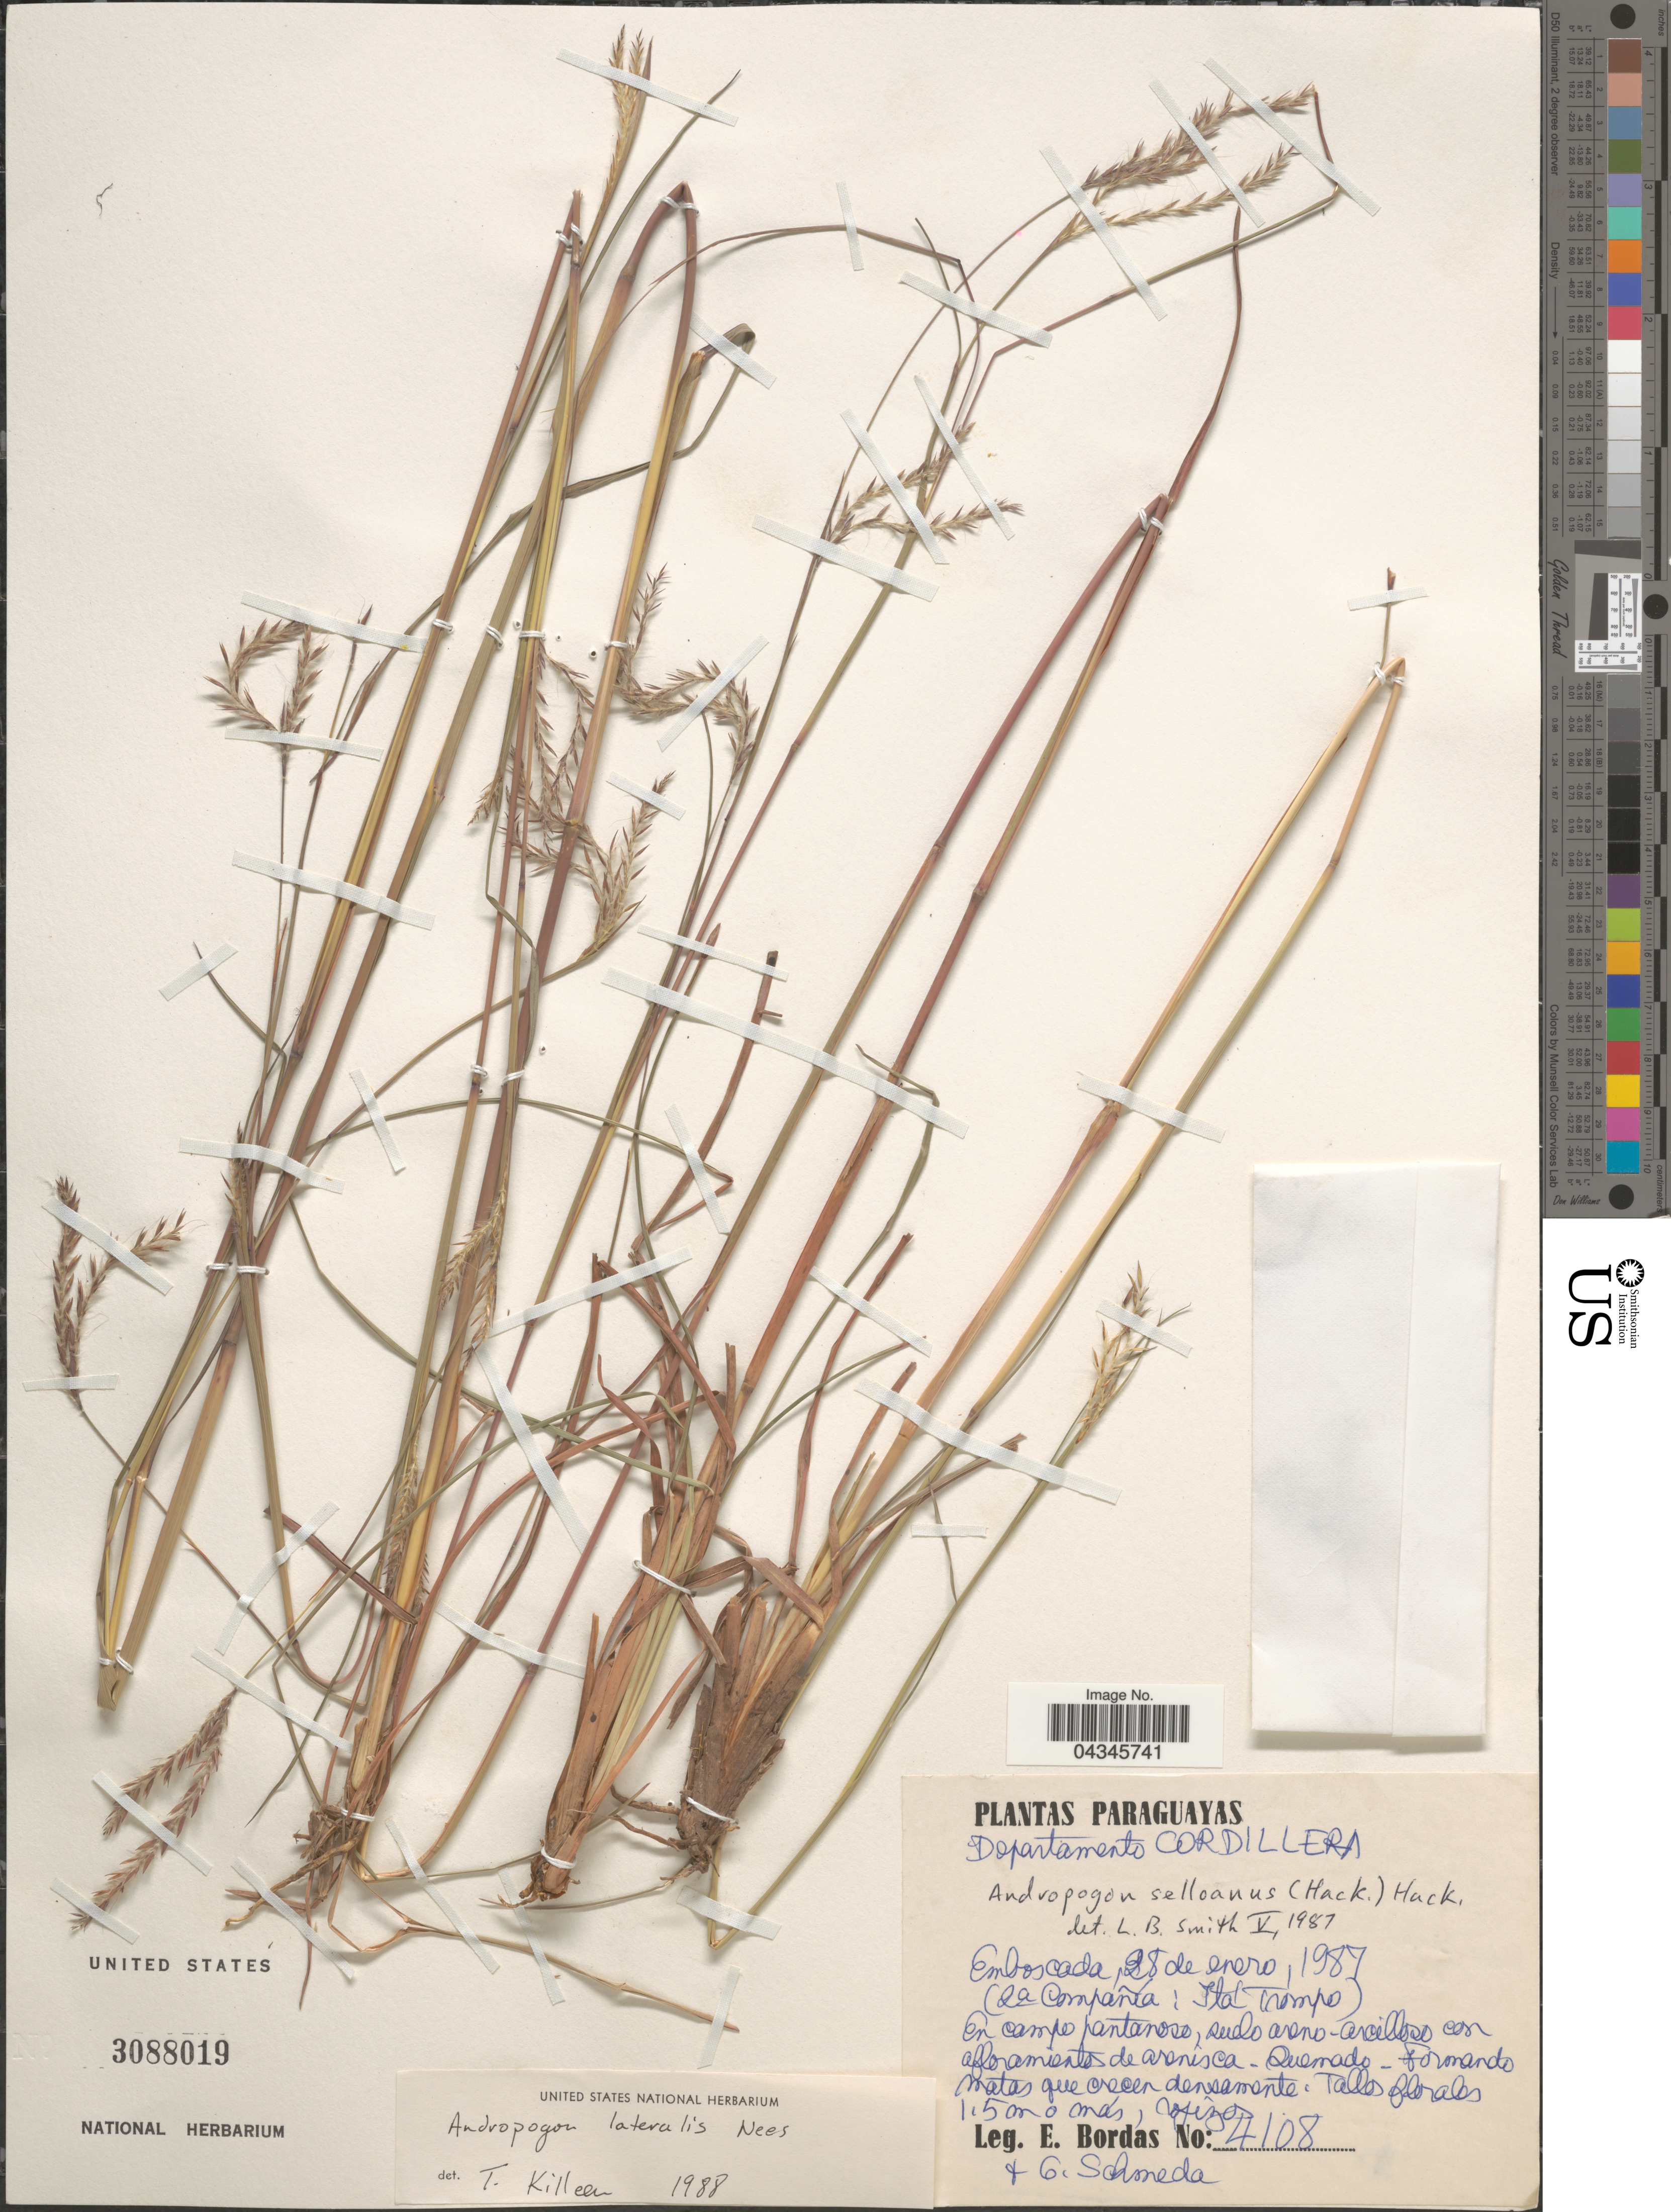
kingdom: Plantae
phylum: Tracheophyta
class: Liliopsida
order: Poales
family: Poaceae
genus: Andropogon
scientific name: Andropogon lateralis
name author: Nees in Mart.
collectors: E. Bordas & G. Schmeda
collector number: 4108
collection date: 1987-01-28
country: Paraguay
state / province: Cordillera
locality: Paraguayas. Emboscada. Departamento Cordillera. (La Compañea: Itá Trompo). En campo pantanoso.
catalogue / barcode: US 3088019